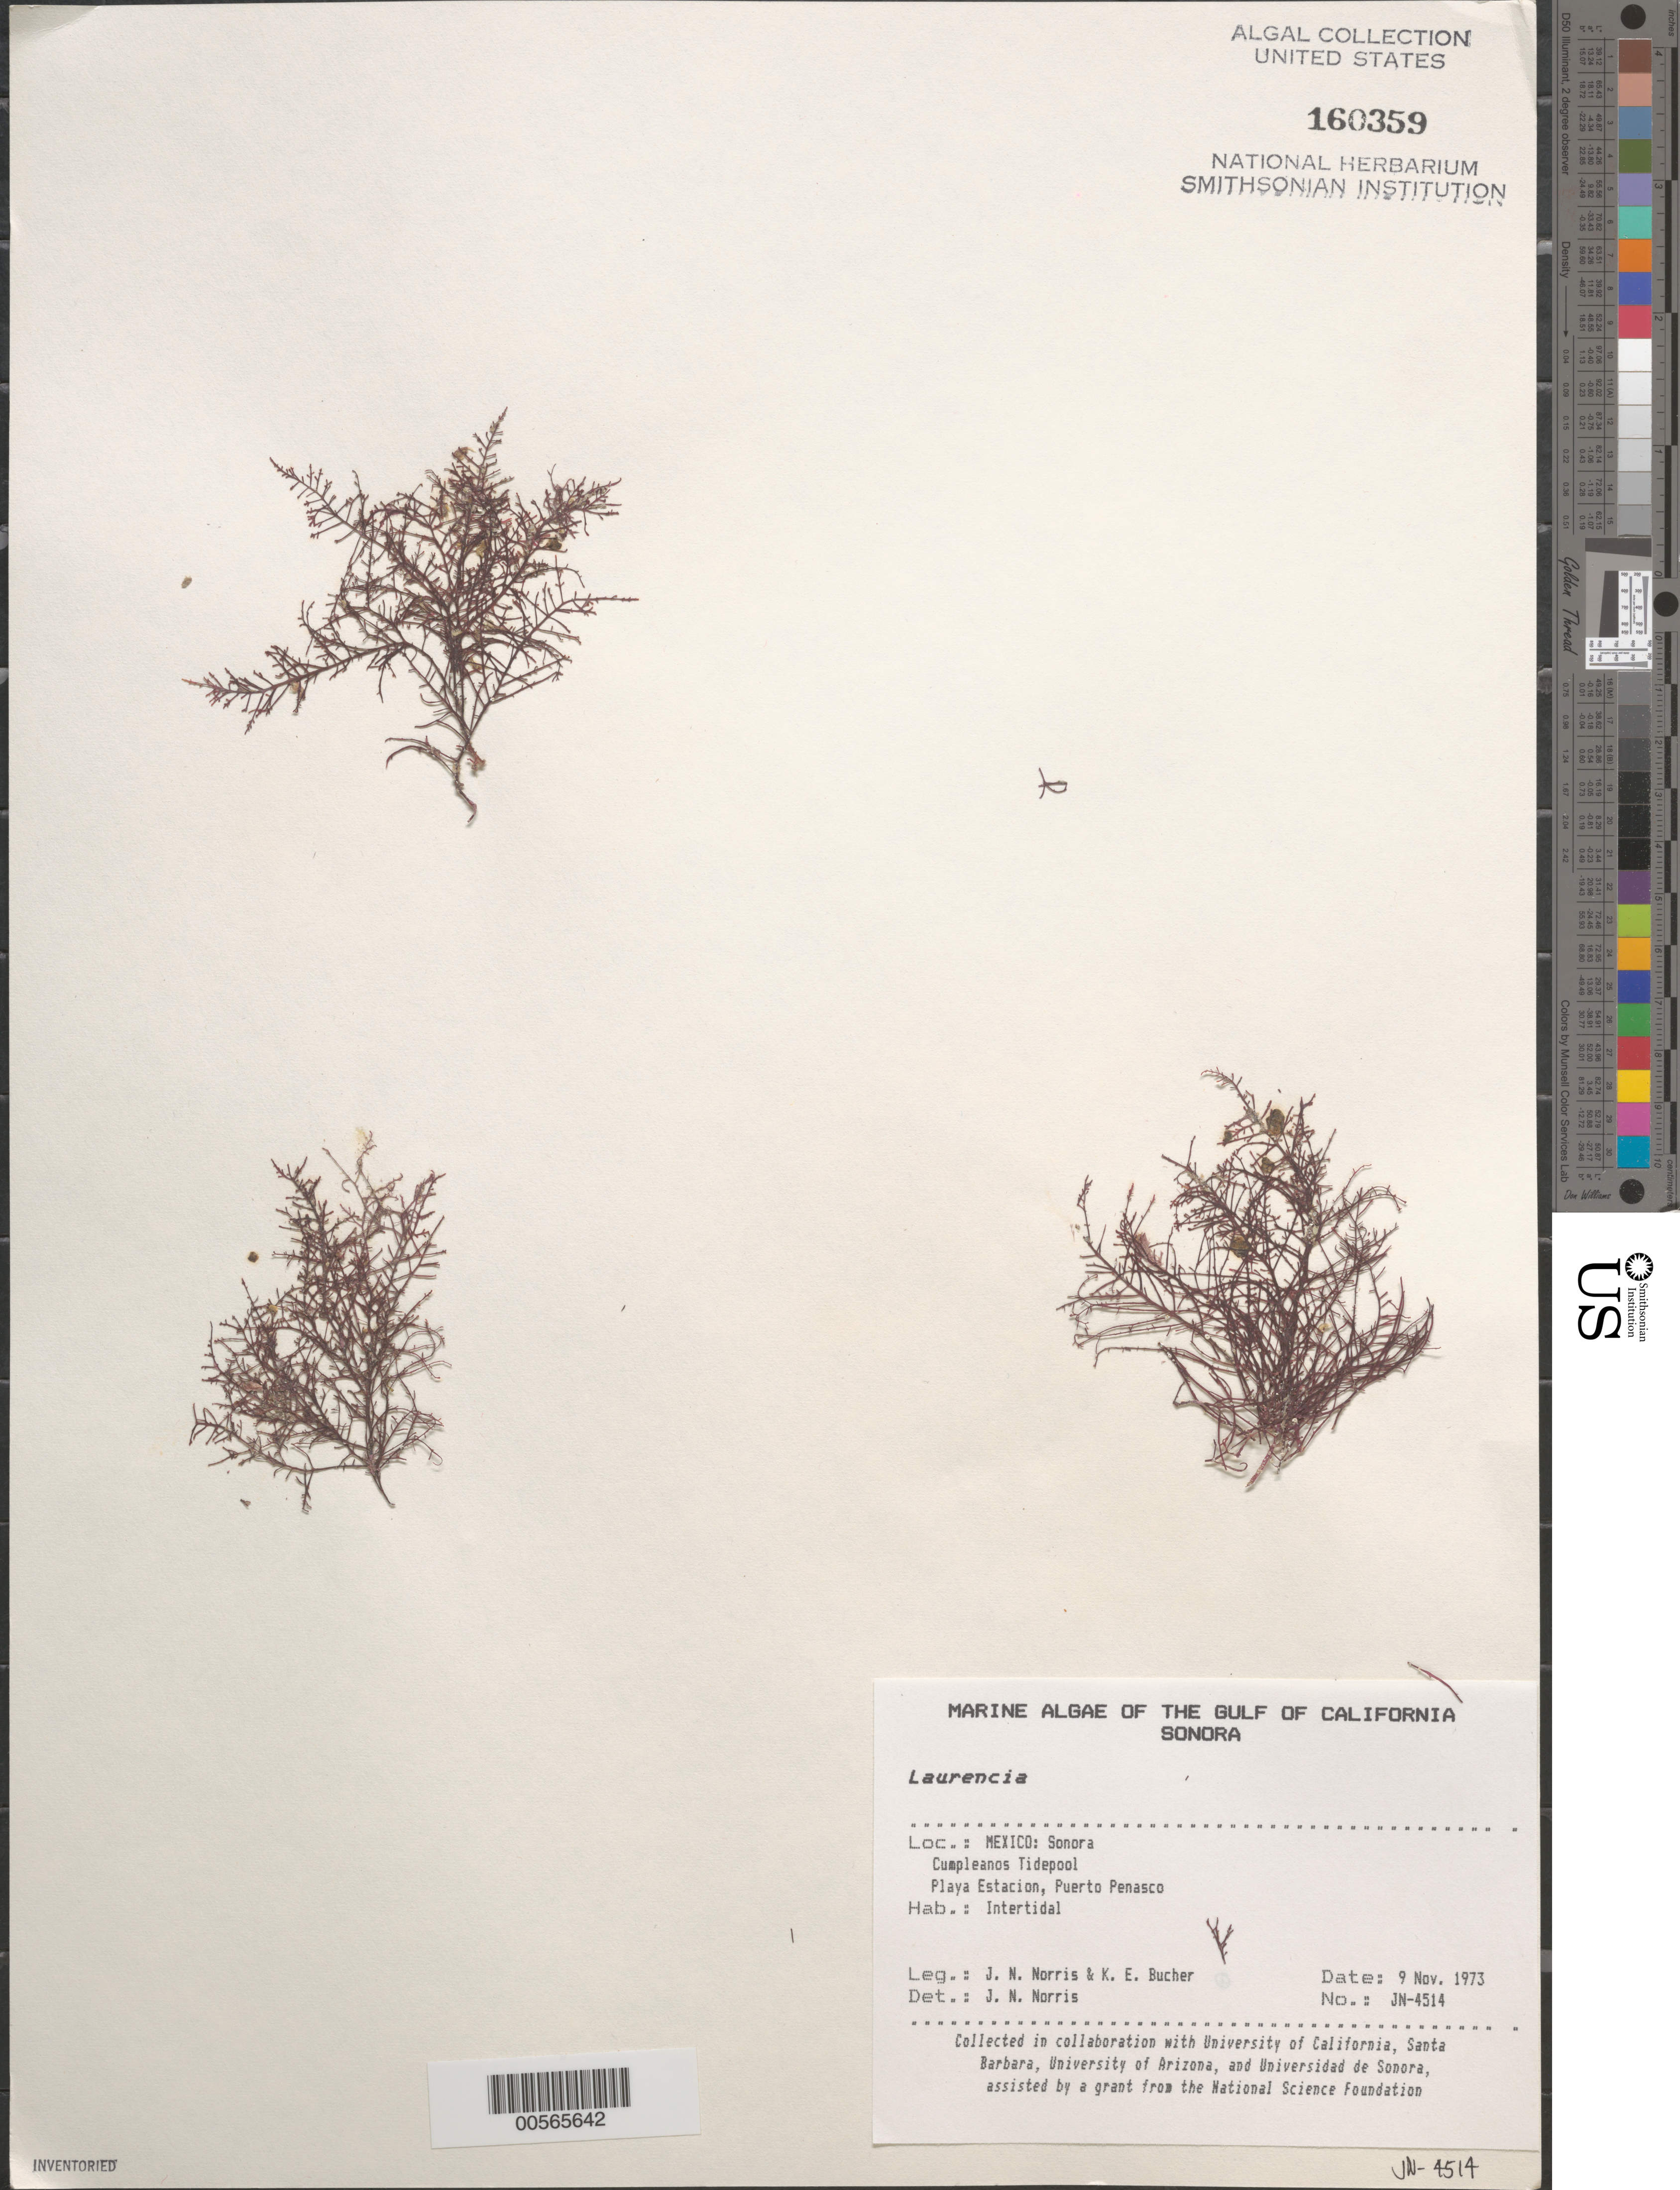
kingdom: Plantae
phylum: Rhodophyta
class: Florideophyceae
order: Ceramiales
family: Rhodomelaceae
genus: Laurencia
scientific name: Laurencia sp.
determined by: Norris, James N.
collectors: J. N. Norris & K. E. Bucher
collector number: JN-4514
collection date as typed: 09 Nov 1973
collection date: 1973-11-09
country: Mexico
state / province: Sonora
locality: Playa Estacion, Puerto Penasco, Cumpleanos Tide Pool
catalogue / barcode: US 160359